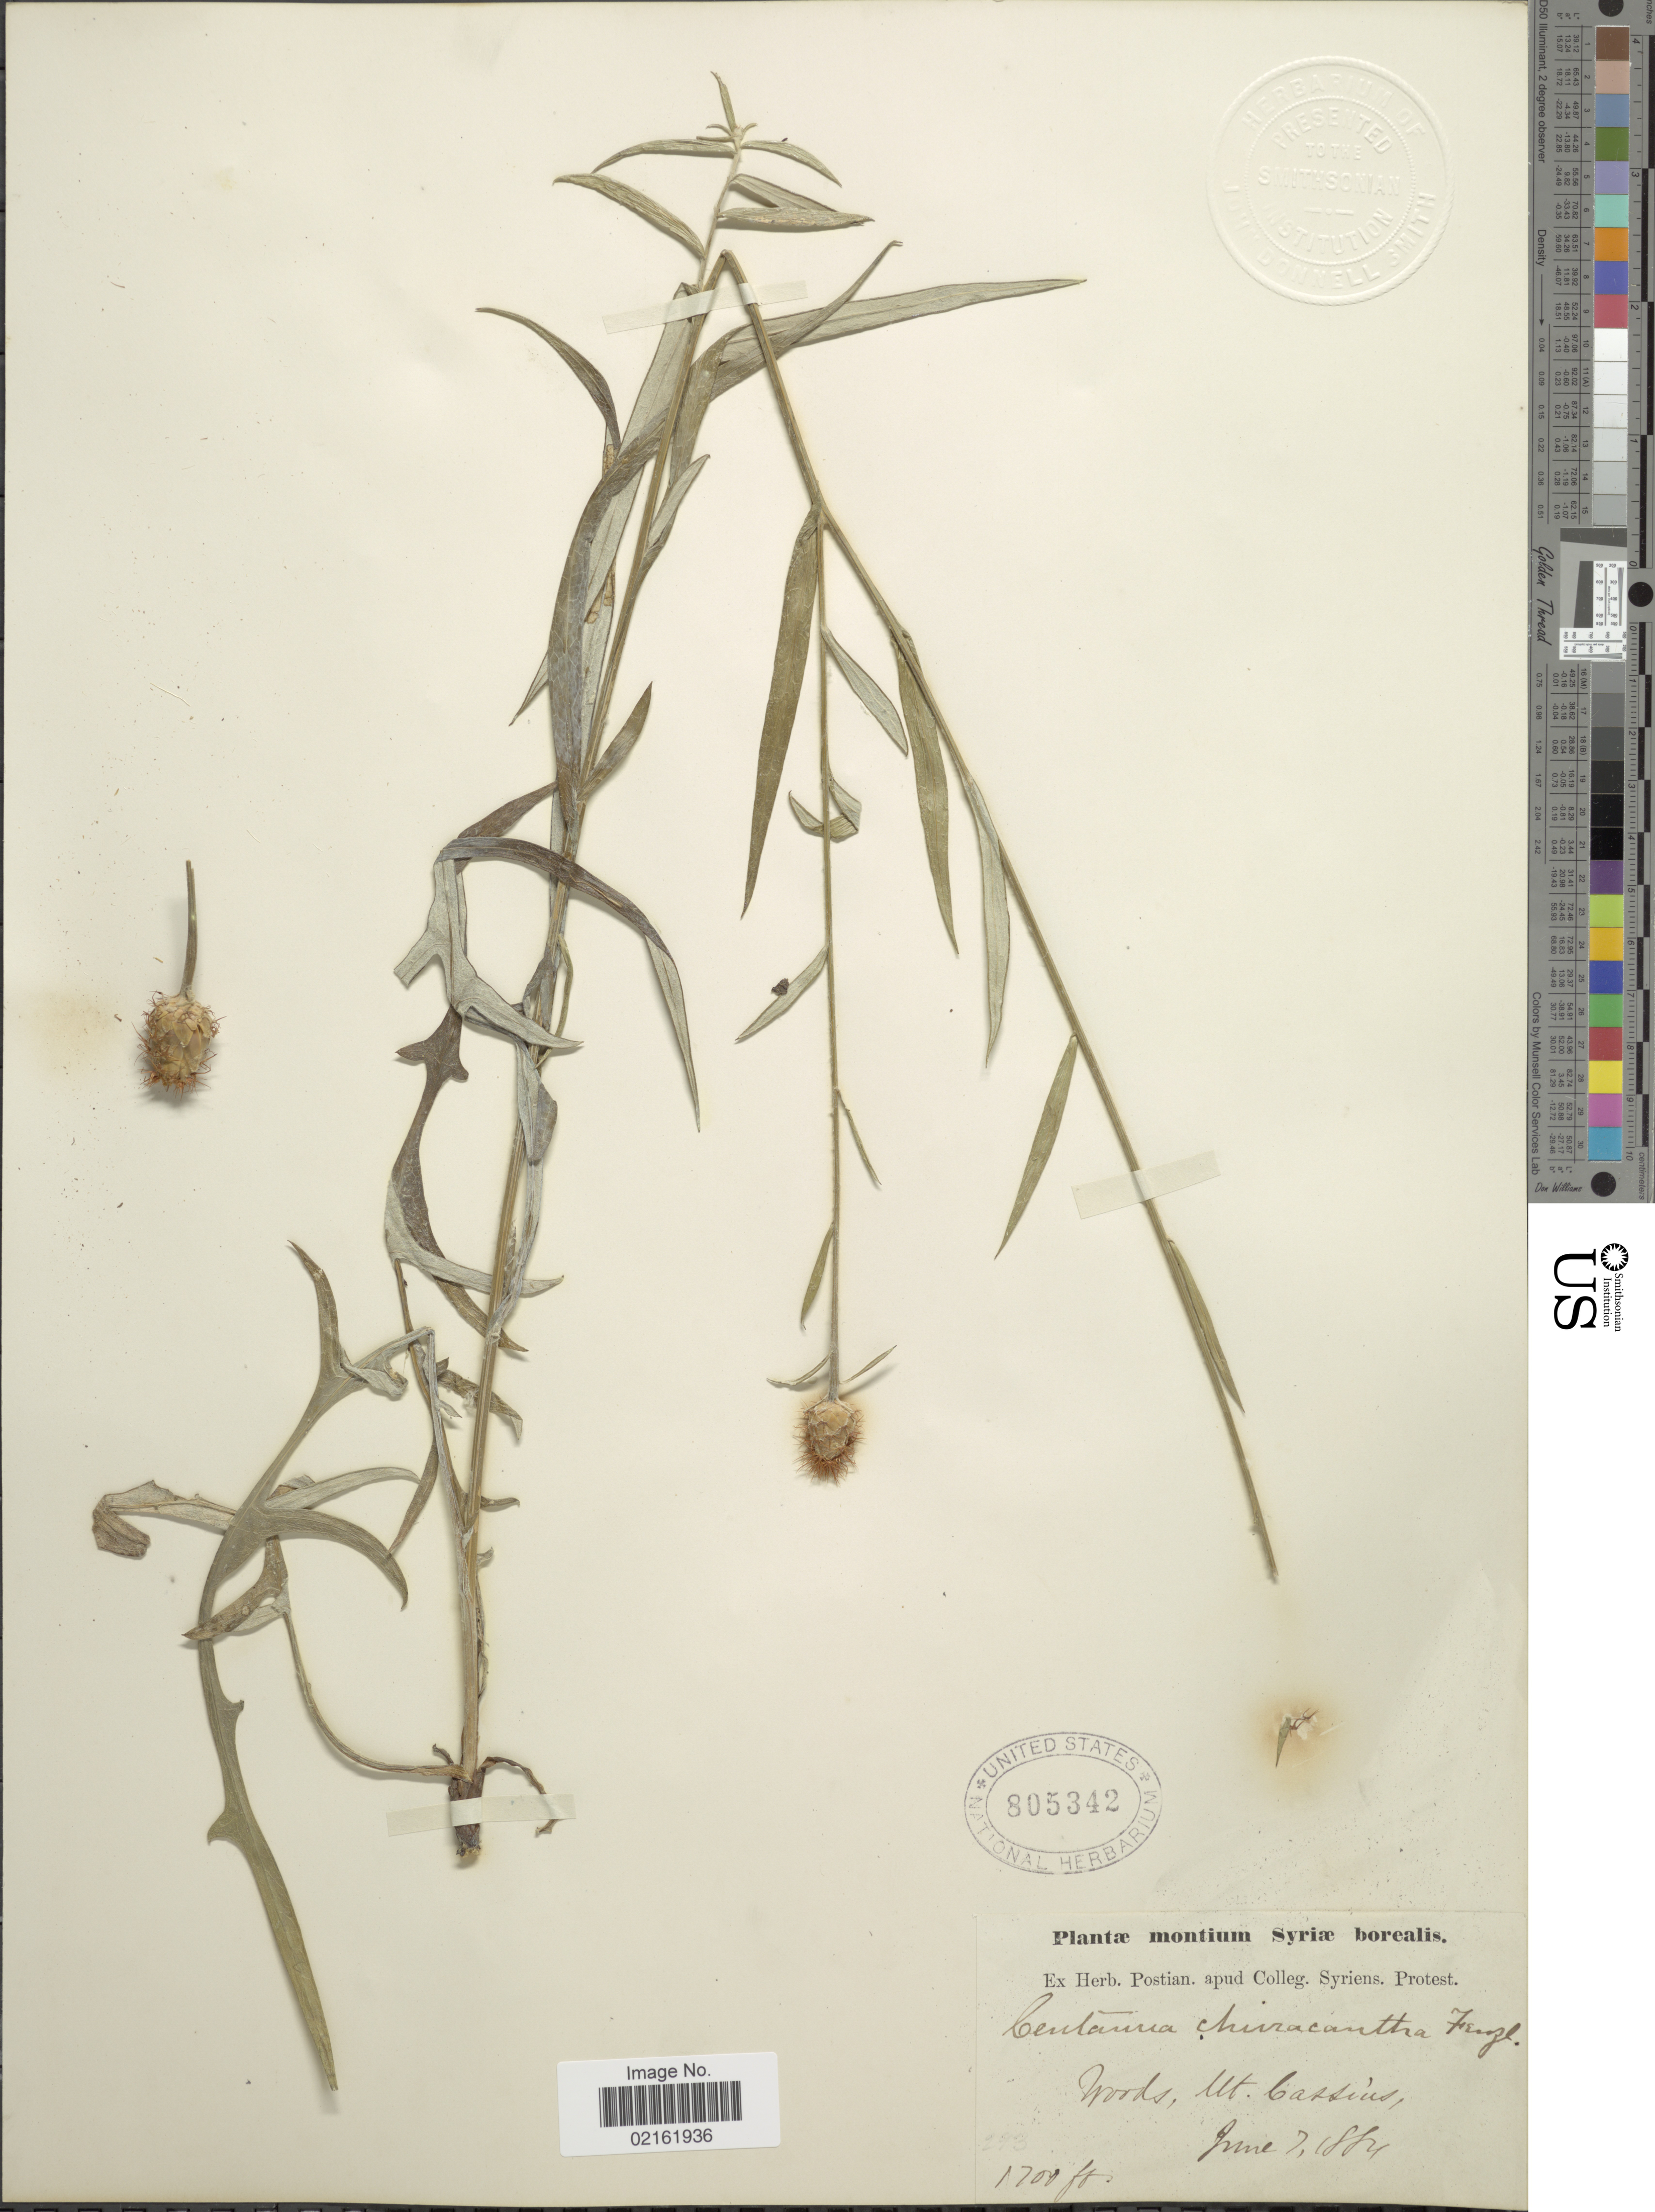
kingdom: Plantae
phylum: Tracheophyta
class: Magnoliopsida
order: Asterales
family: Asteraceae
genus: Centaurea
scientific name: Centaurea cheirolopha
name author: (Fenzl) Wagenitz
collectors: ex herb. Postian. apud Colleg. Syriens. Protest. USE "Fannie P. A. Shepard" (10308853) AS PRIMARY COLLECTOR INSTEAD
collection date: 1884-06-07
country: Syria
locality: Woods, Mt. Cassius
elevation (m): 518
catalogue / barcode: US 805342